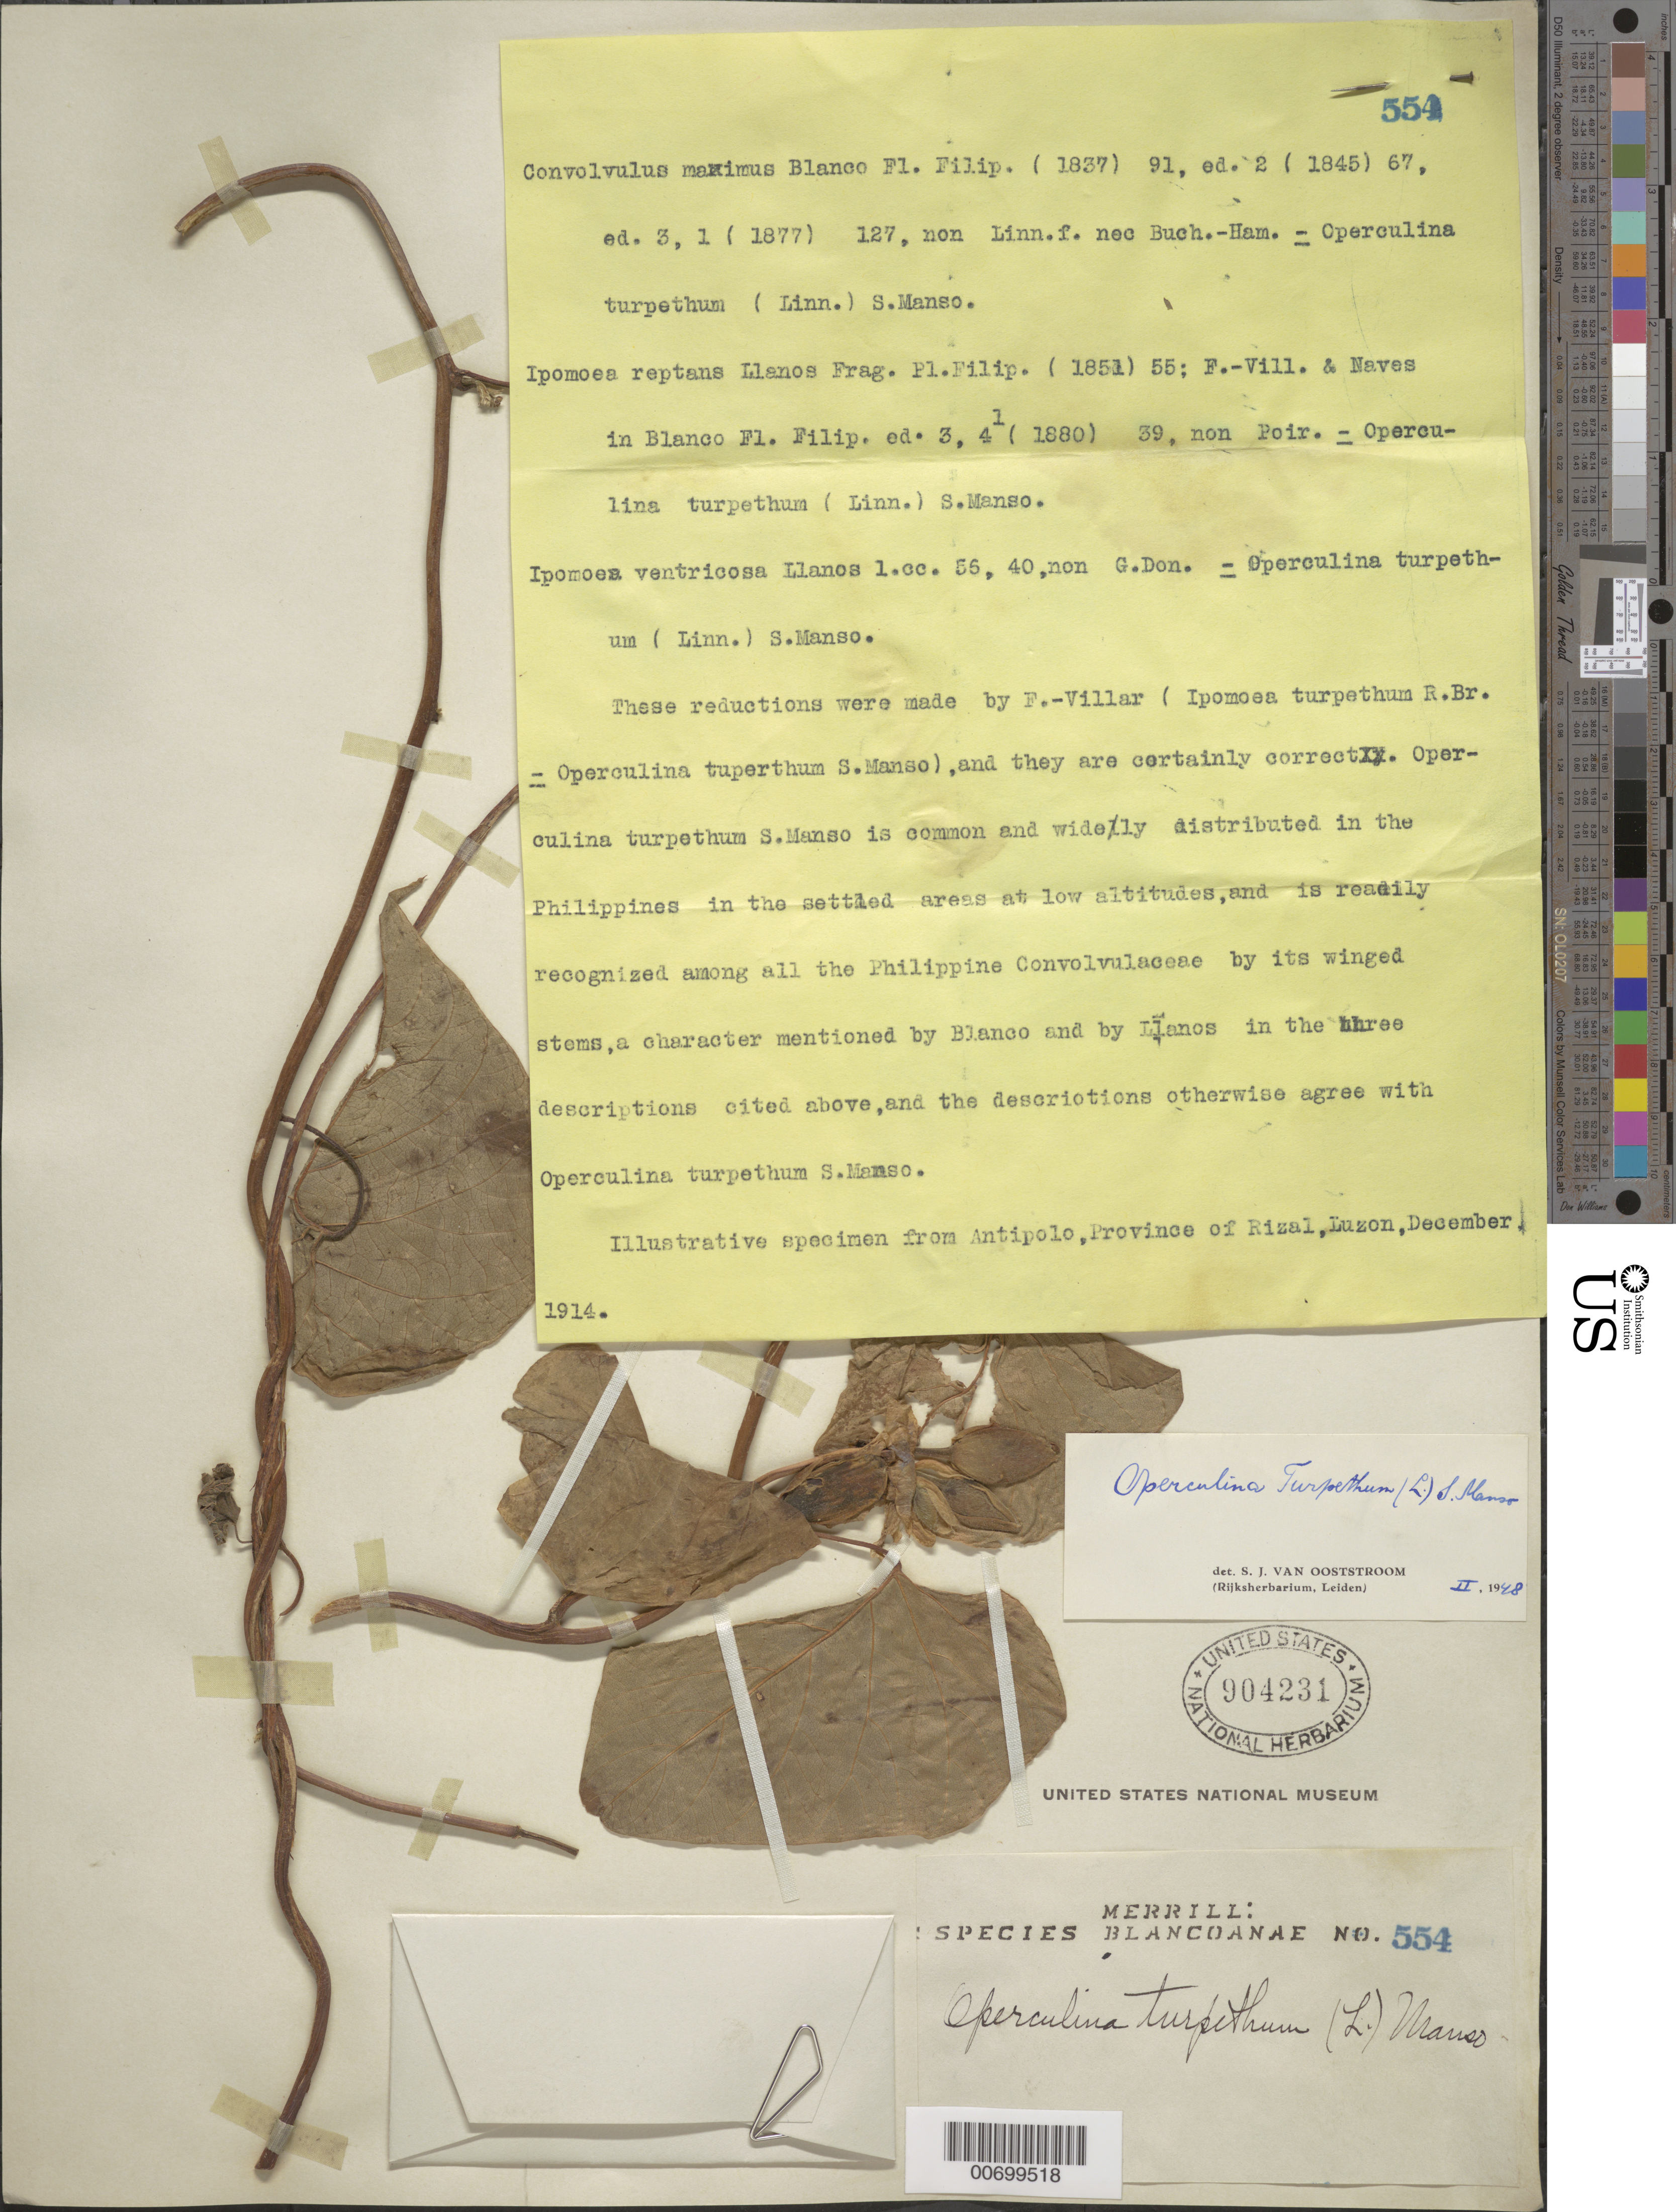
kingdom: Plantae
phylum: Tracheophyta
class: Magnoliopsida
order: Solanales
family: Convolvulaceae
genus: Operculina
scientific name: Operculina turpethum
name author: (L.) Silva Manso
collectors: E. D. Merrill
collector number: Sp. Blancoan. 0554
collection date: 1914-12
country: Philippines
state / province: Calabarzon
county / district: Rizal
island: Luzon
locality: Antipolo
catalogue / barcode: US 904231